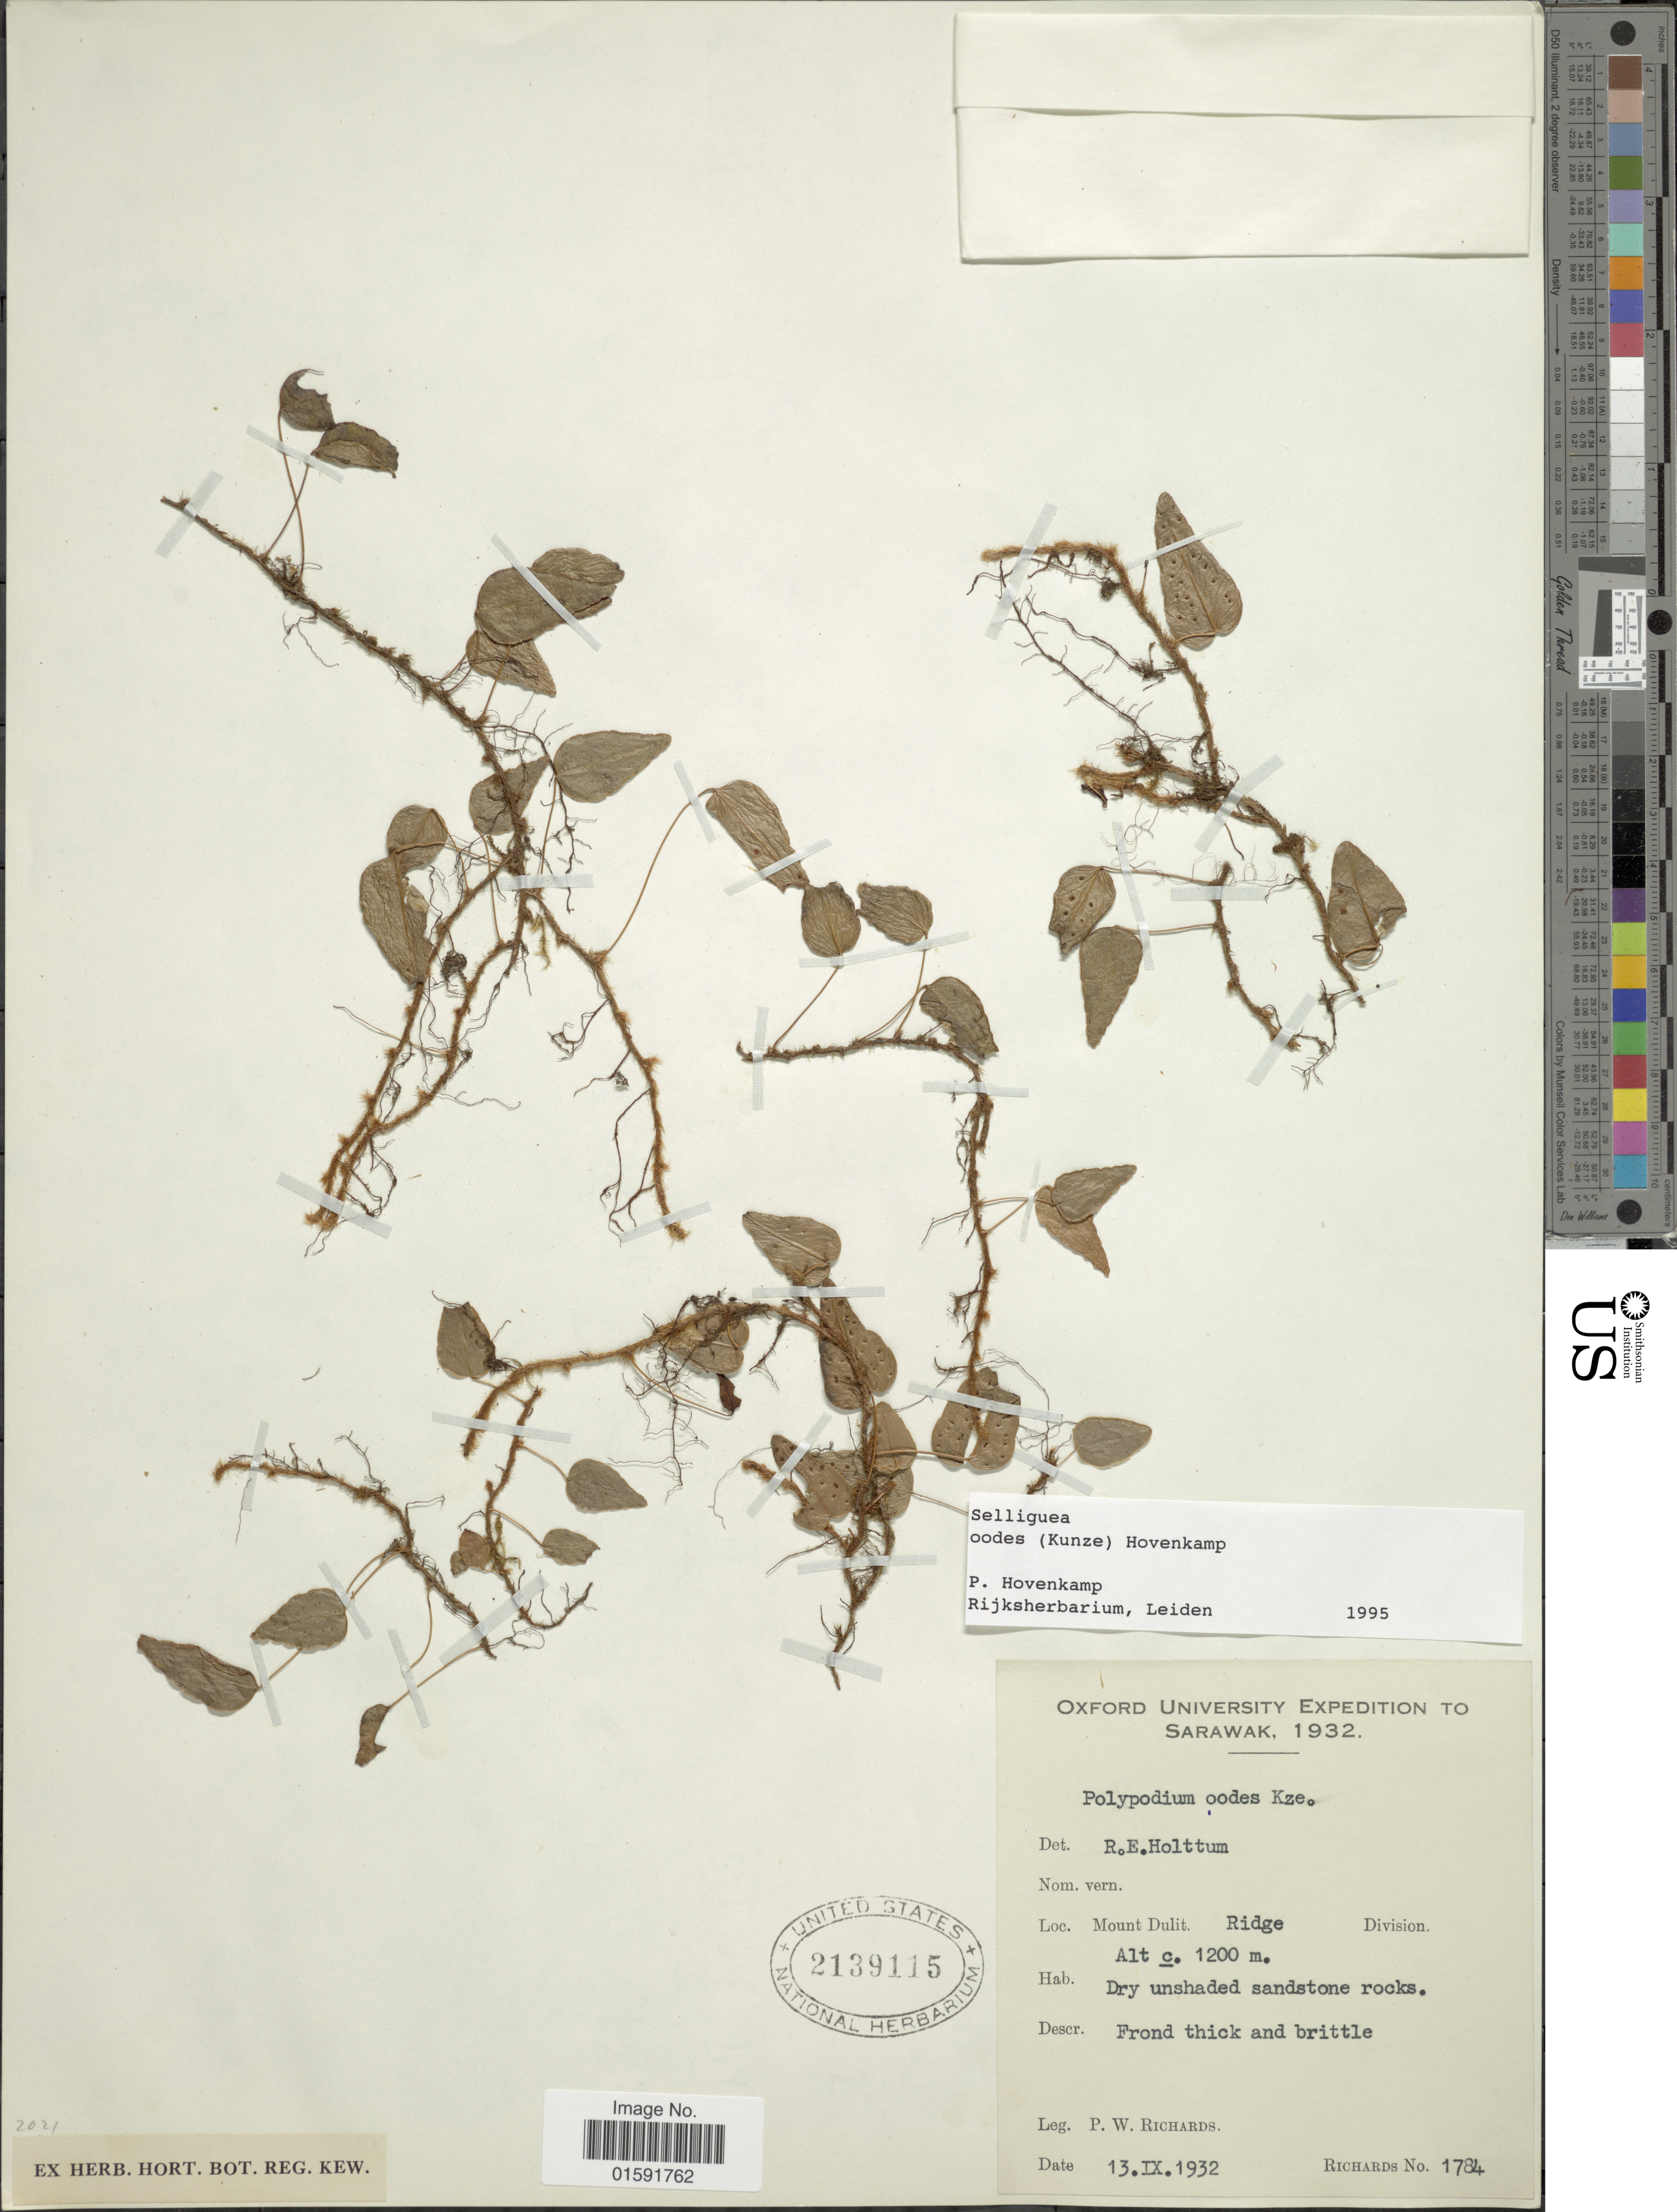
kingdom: Plantae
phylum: Tracheophyta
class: Polypodiopsida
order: Polypodiales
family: Polypodiaceae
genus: Selliguea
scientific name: Selliguea oodes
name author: (Kunze) Hovenkamp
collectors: P. Richards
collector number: Richards 1784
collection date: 1932-09-13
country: Malaysia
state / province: Sarawak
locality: Mount Dulit Ridge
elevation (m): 1200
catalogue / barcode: US 2139115